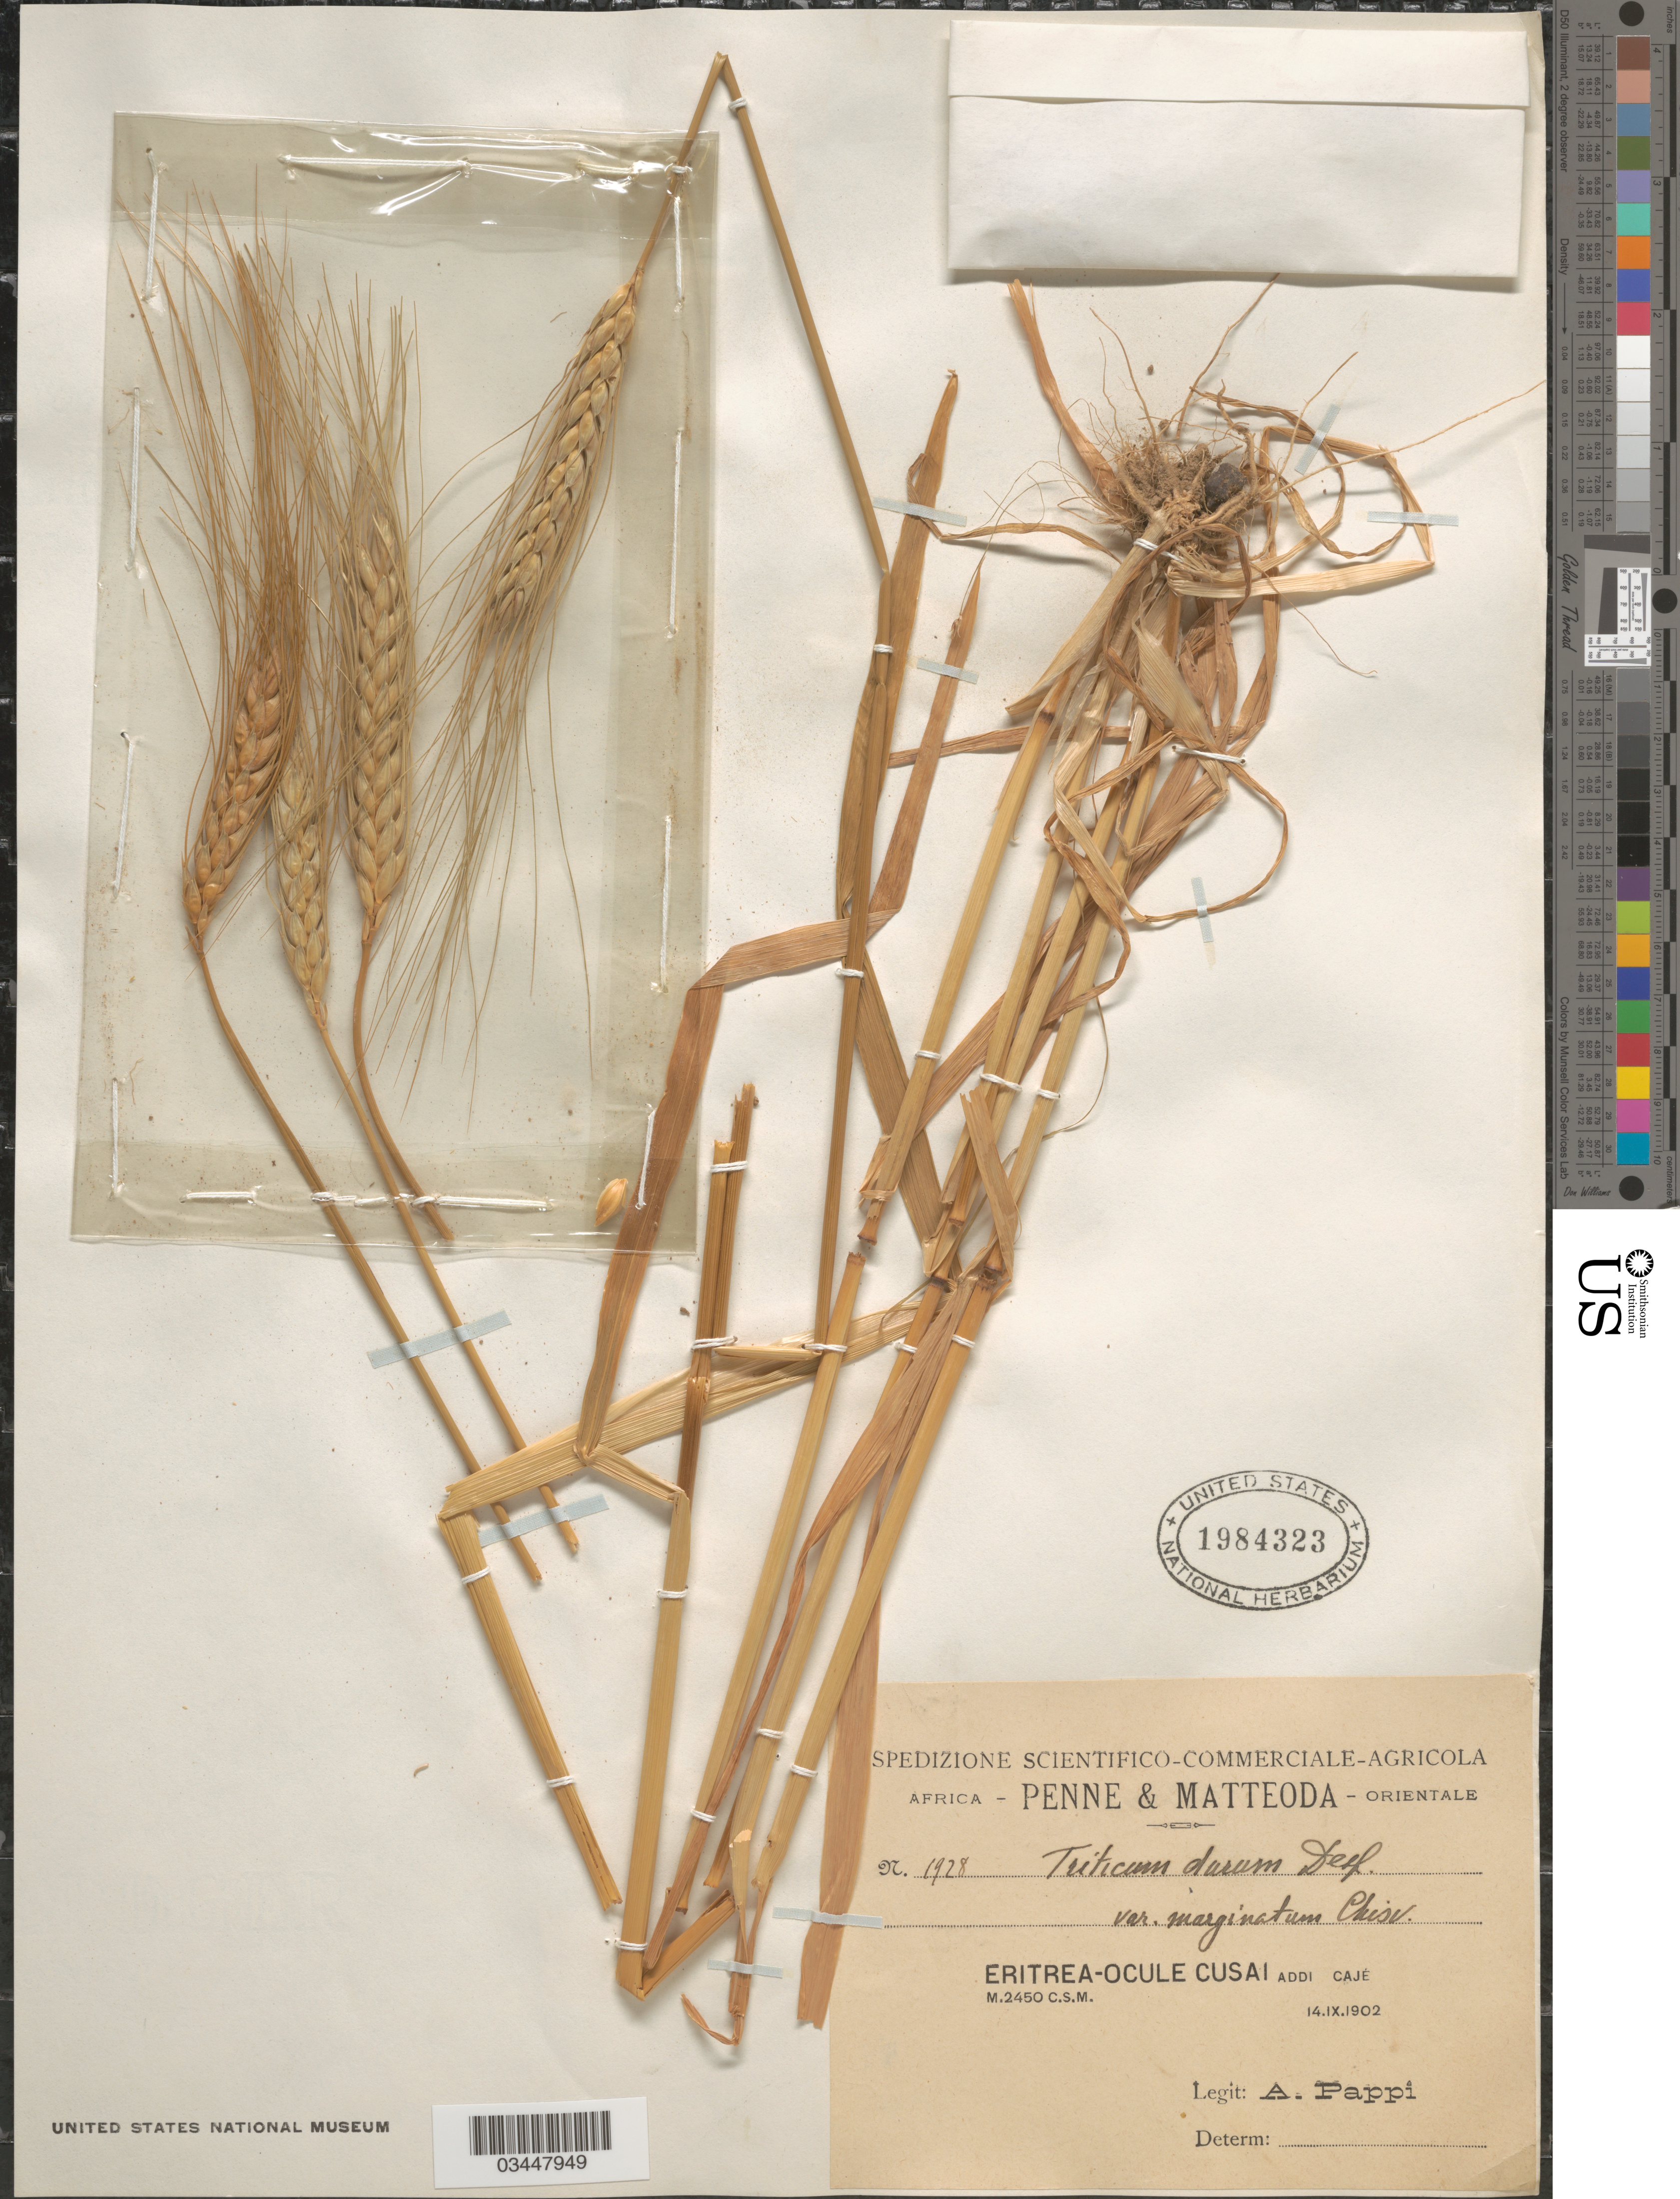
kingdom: Plantae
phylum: Tracheophyta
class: Liliopsida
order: Poales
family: Poaceae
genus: Triticum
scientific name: Triticum durum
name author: Desf.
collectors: A. Pappi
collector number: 1928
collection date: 1902-09-14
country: Eritrea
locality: Africa Orientale. Ocule Cusai addi Cajé.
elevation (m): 2450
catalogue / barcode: US 1984323